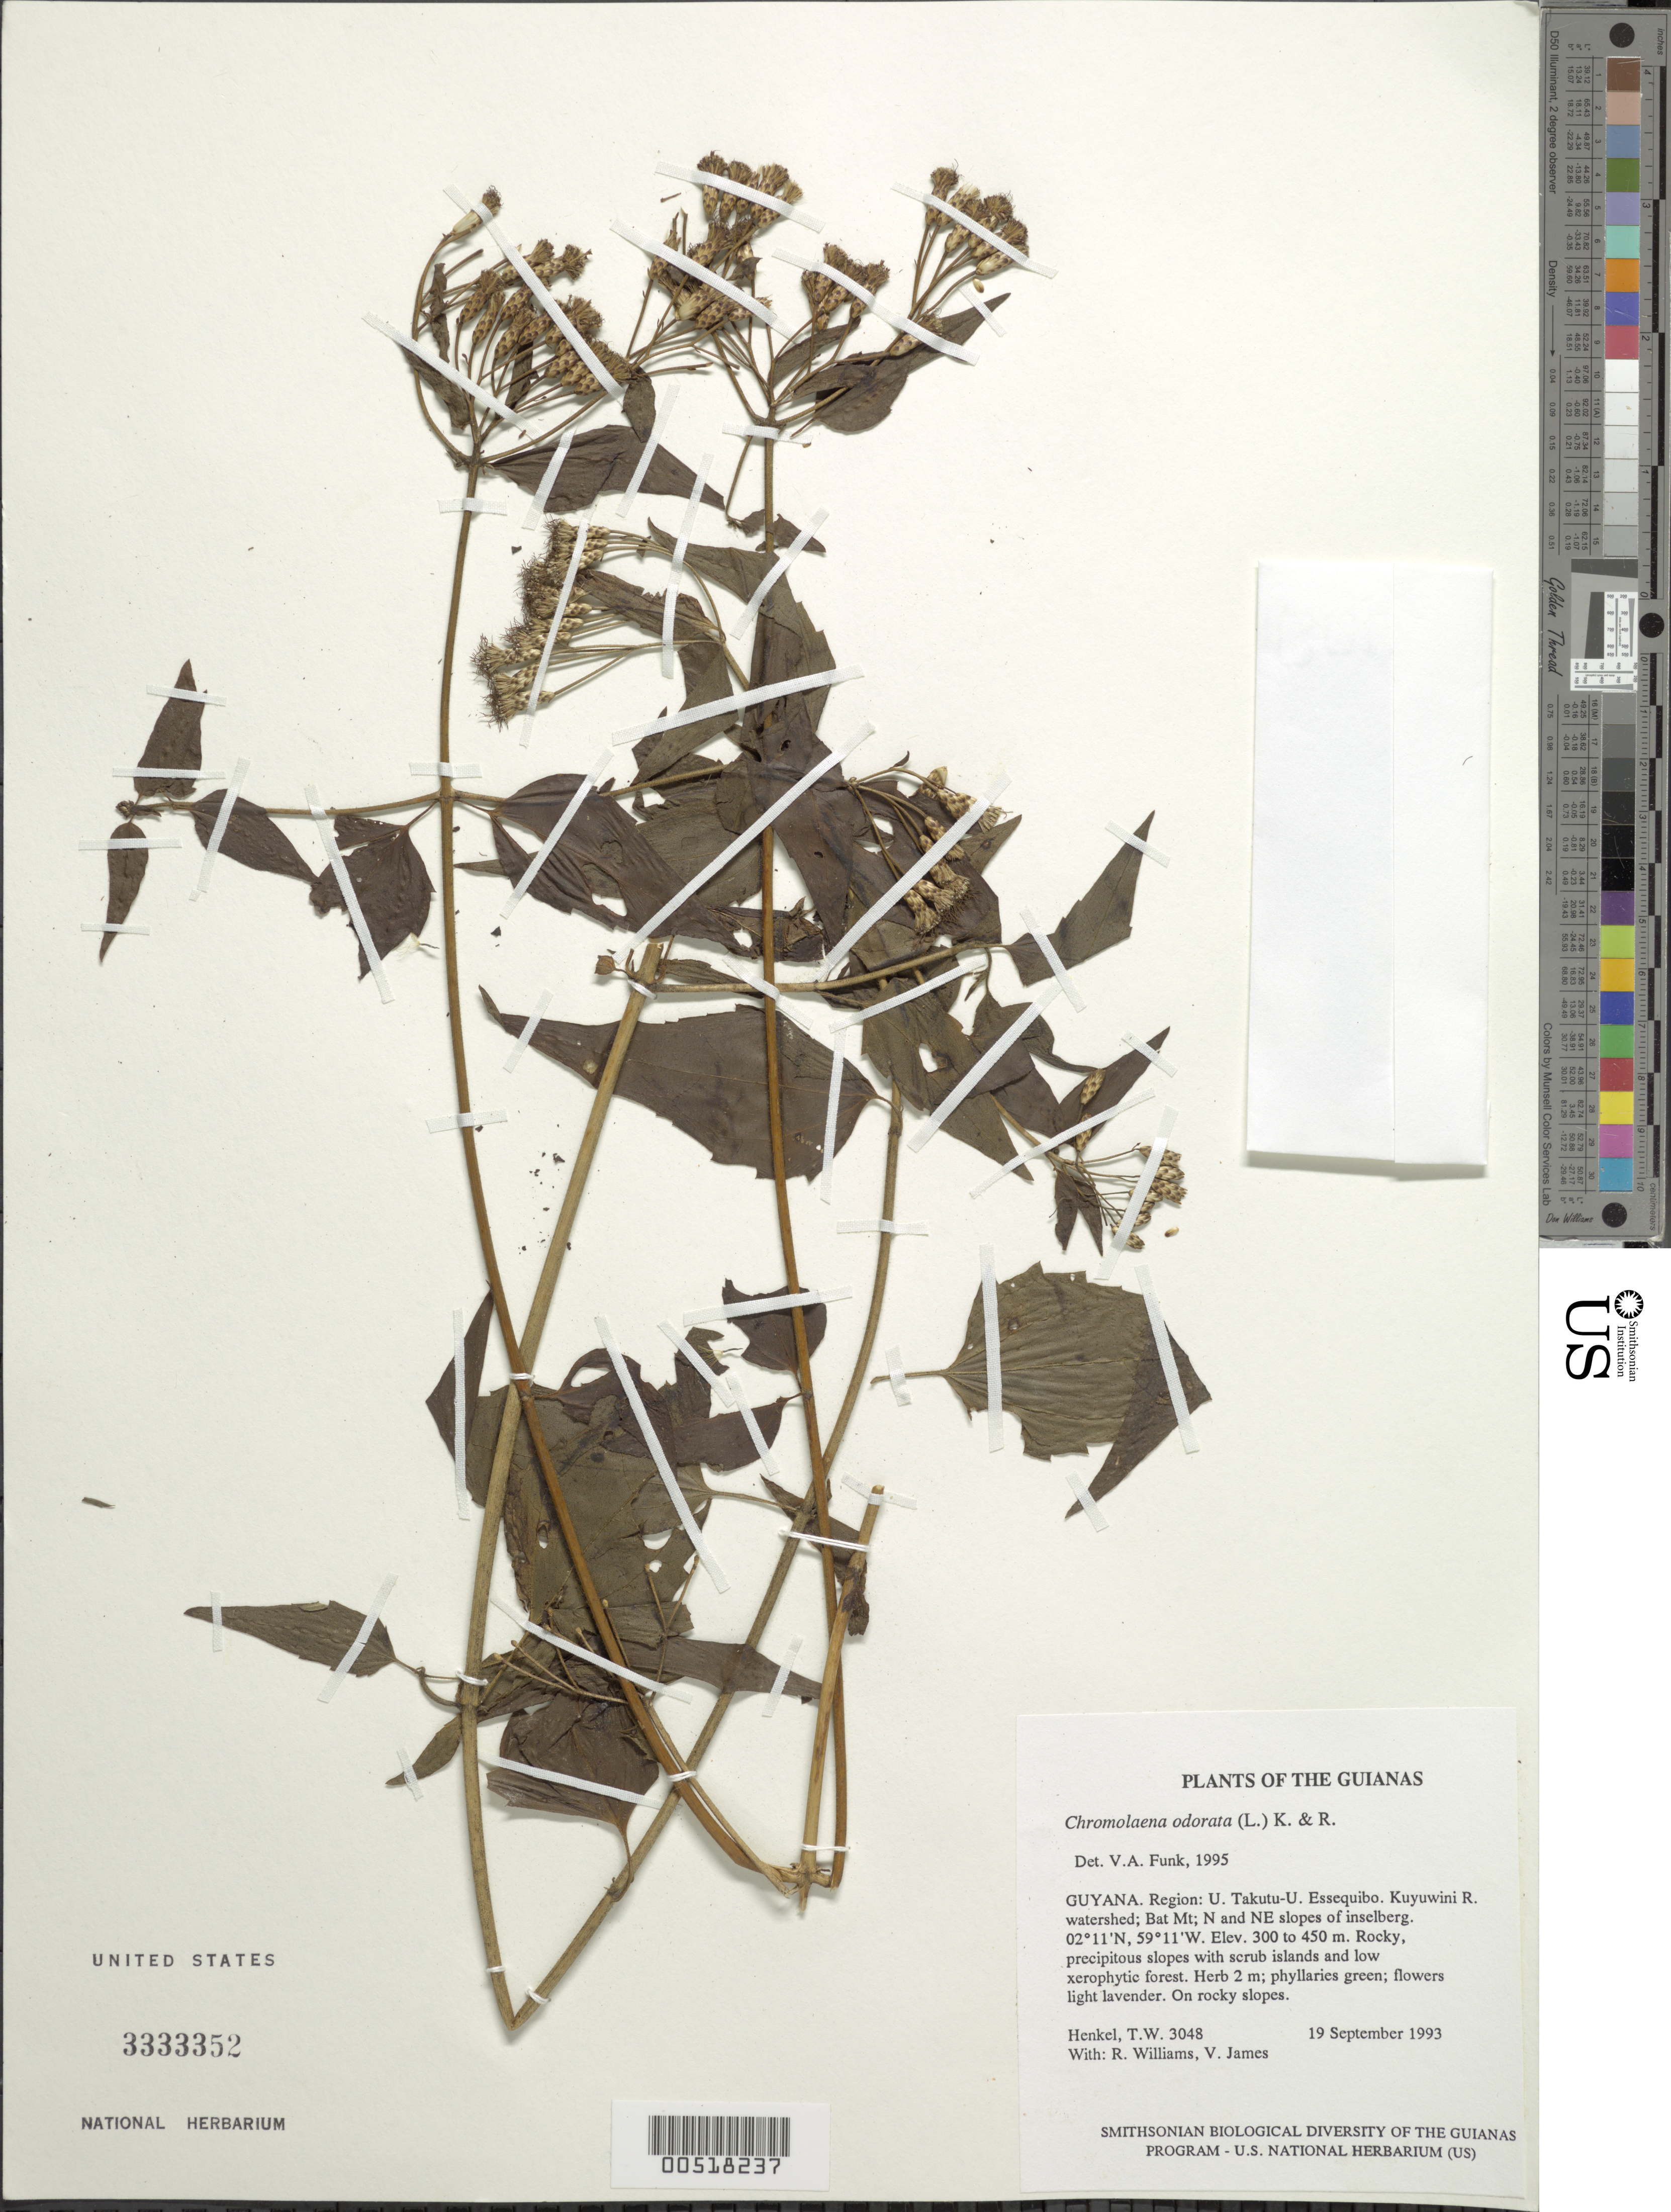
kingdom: Plantae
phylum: Tracheophyta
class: Magnoliopsida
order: Asterales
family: Asteraceae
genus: Chromolaena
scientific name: Chromolaena odorata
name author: (L.) R.M. King & H. Rob.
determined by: Funk, Vicki A., (BOT), Smithsonian Institution - National Museum of Natural History (UNITED STATES)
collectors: T. Henkel, R. Williams & V. James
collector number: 3048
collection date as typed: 19 September 1993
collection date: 1993-09-19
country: Guyana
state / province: U. Takutu-U. Essequibo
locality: Kuyuwini R. watershed; Bat Mt; N and NE slopes of inselberg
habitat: Rocky, precipitous slopes with scrub islands and low xerophytic forest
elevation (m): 300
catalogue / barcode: US 3333352